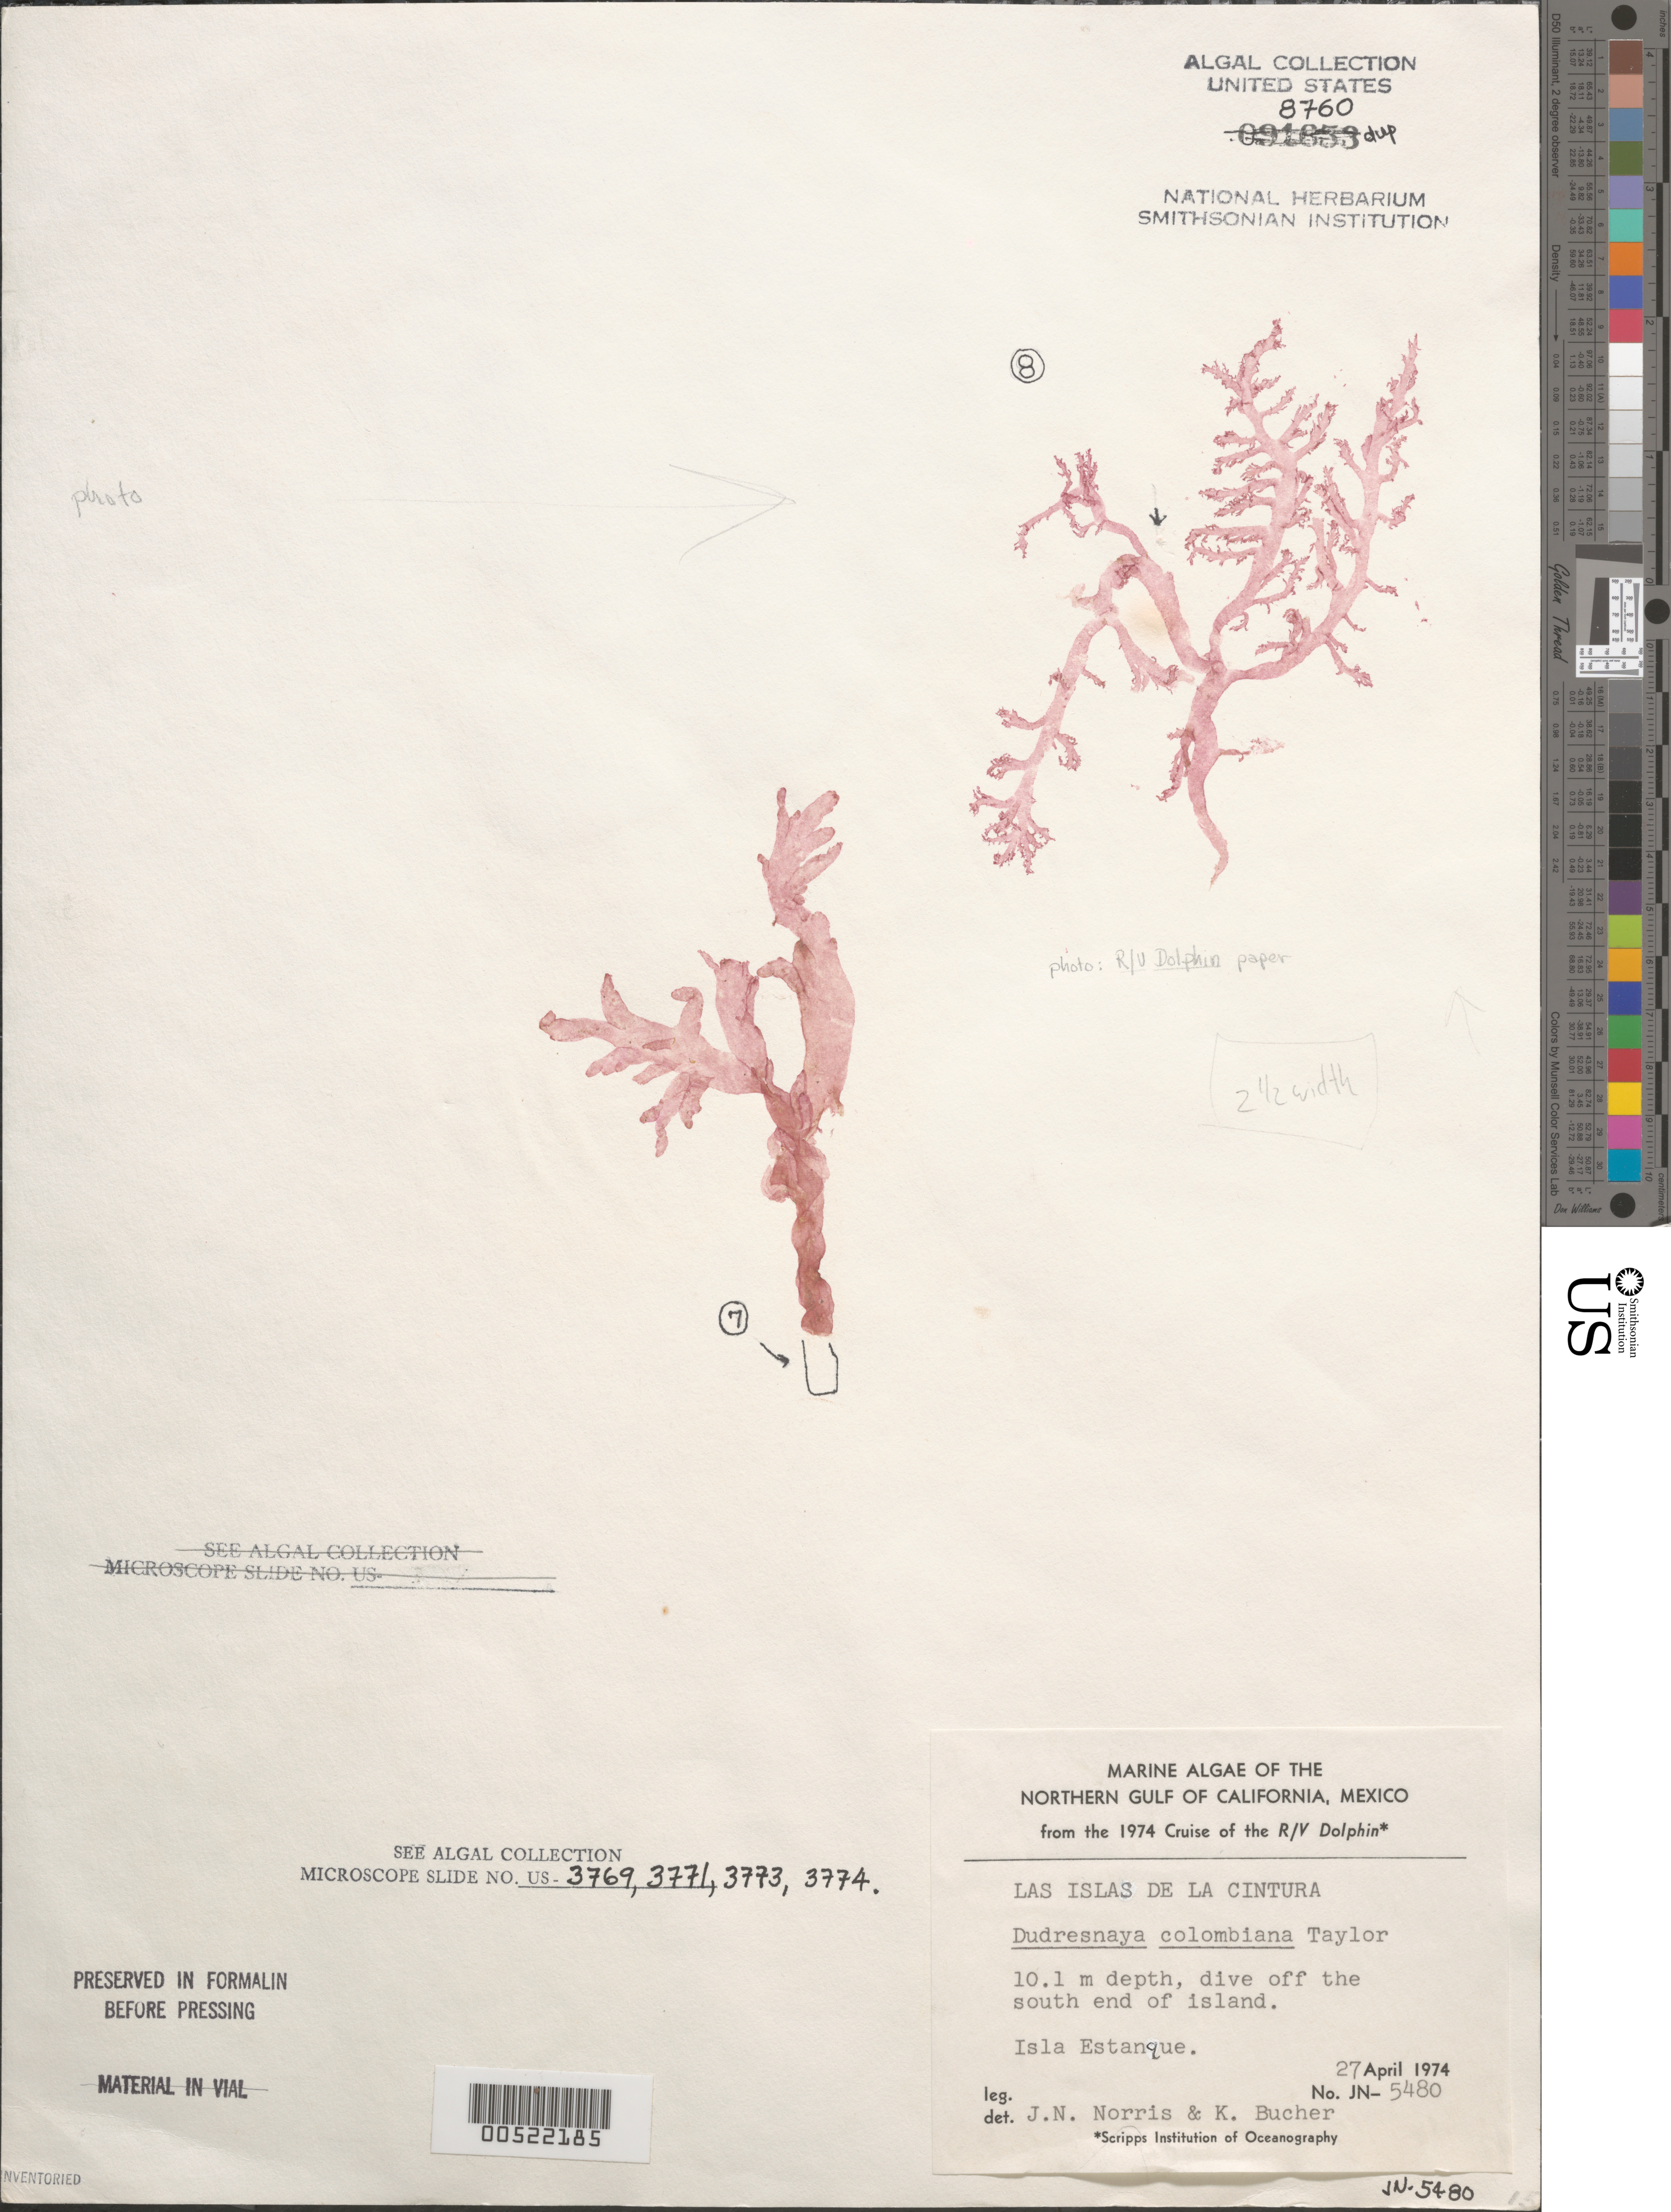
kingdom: Plantae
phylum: Rhodophyta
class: Florideophyceae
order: Gigartinales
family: Dumontiaceae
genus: Dudresnaya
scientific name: Dudresnaya colombiana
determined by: Norris, J. N.; Bucher, K. E.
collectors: J. N. Norris & K. E. Bucher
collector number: JN-5480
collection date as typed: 27 Apr 1974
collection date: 1974-04-27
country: Mexico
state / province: Baja California Norte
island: Isla Estanque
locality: Off Isla Estanque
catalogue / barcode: US 8760